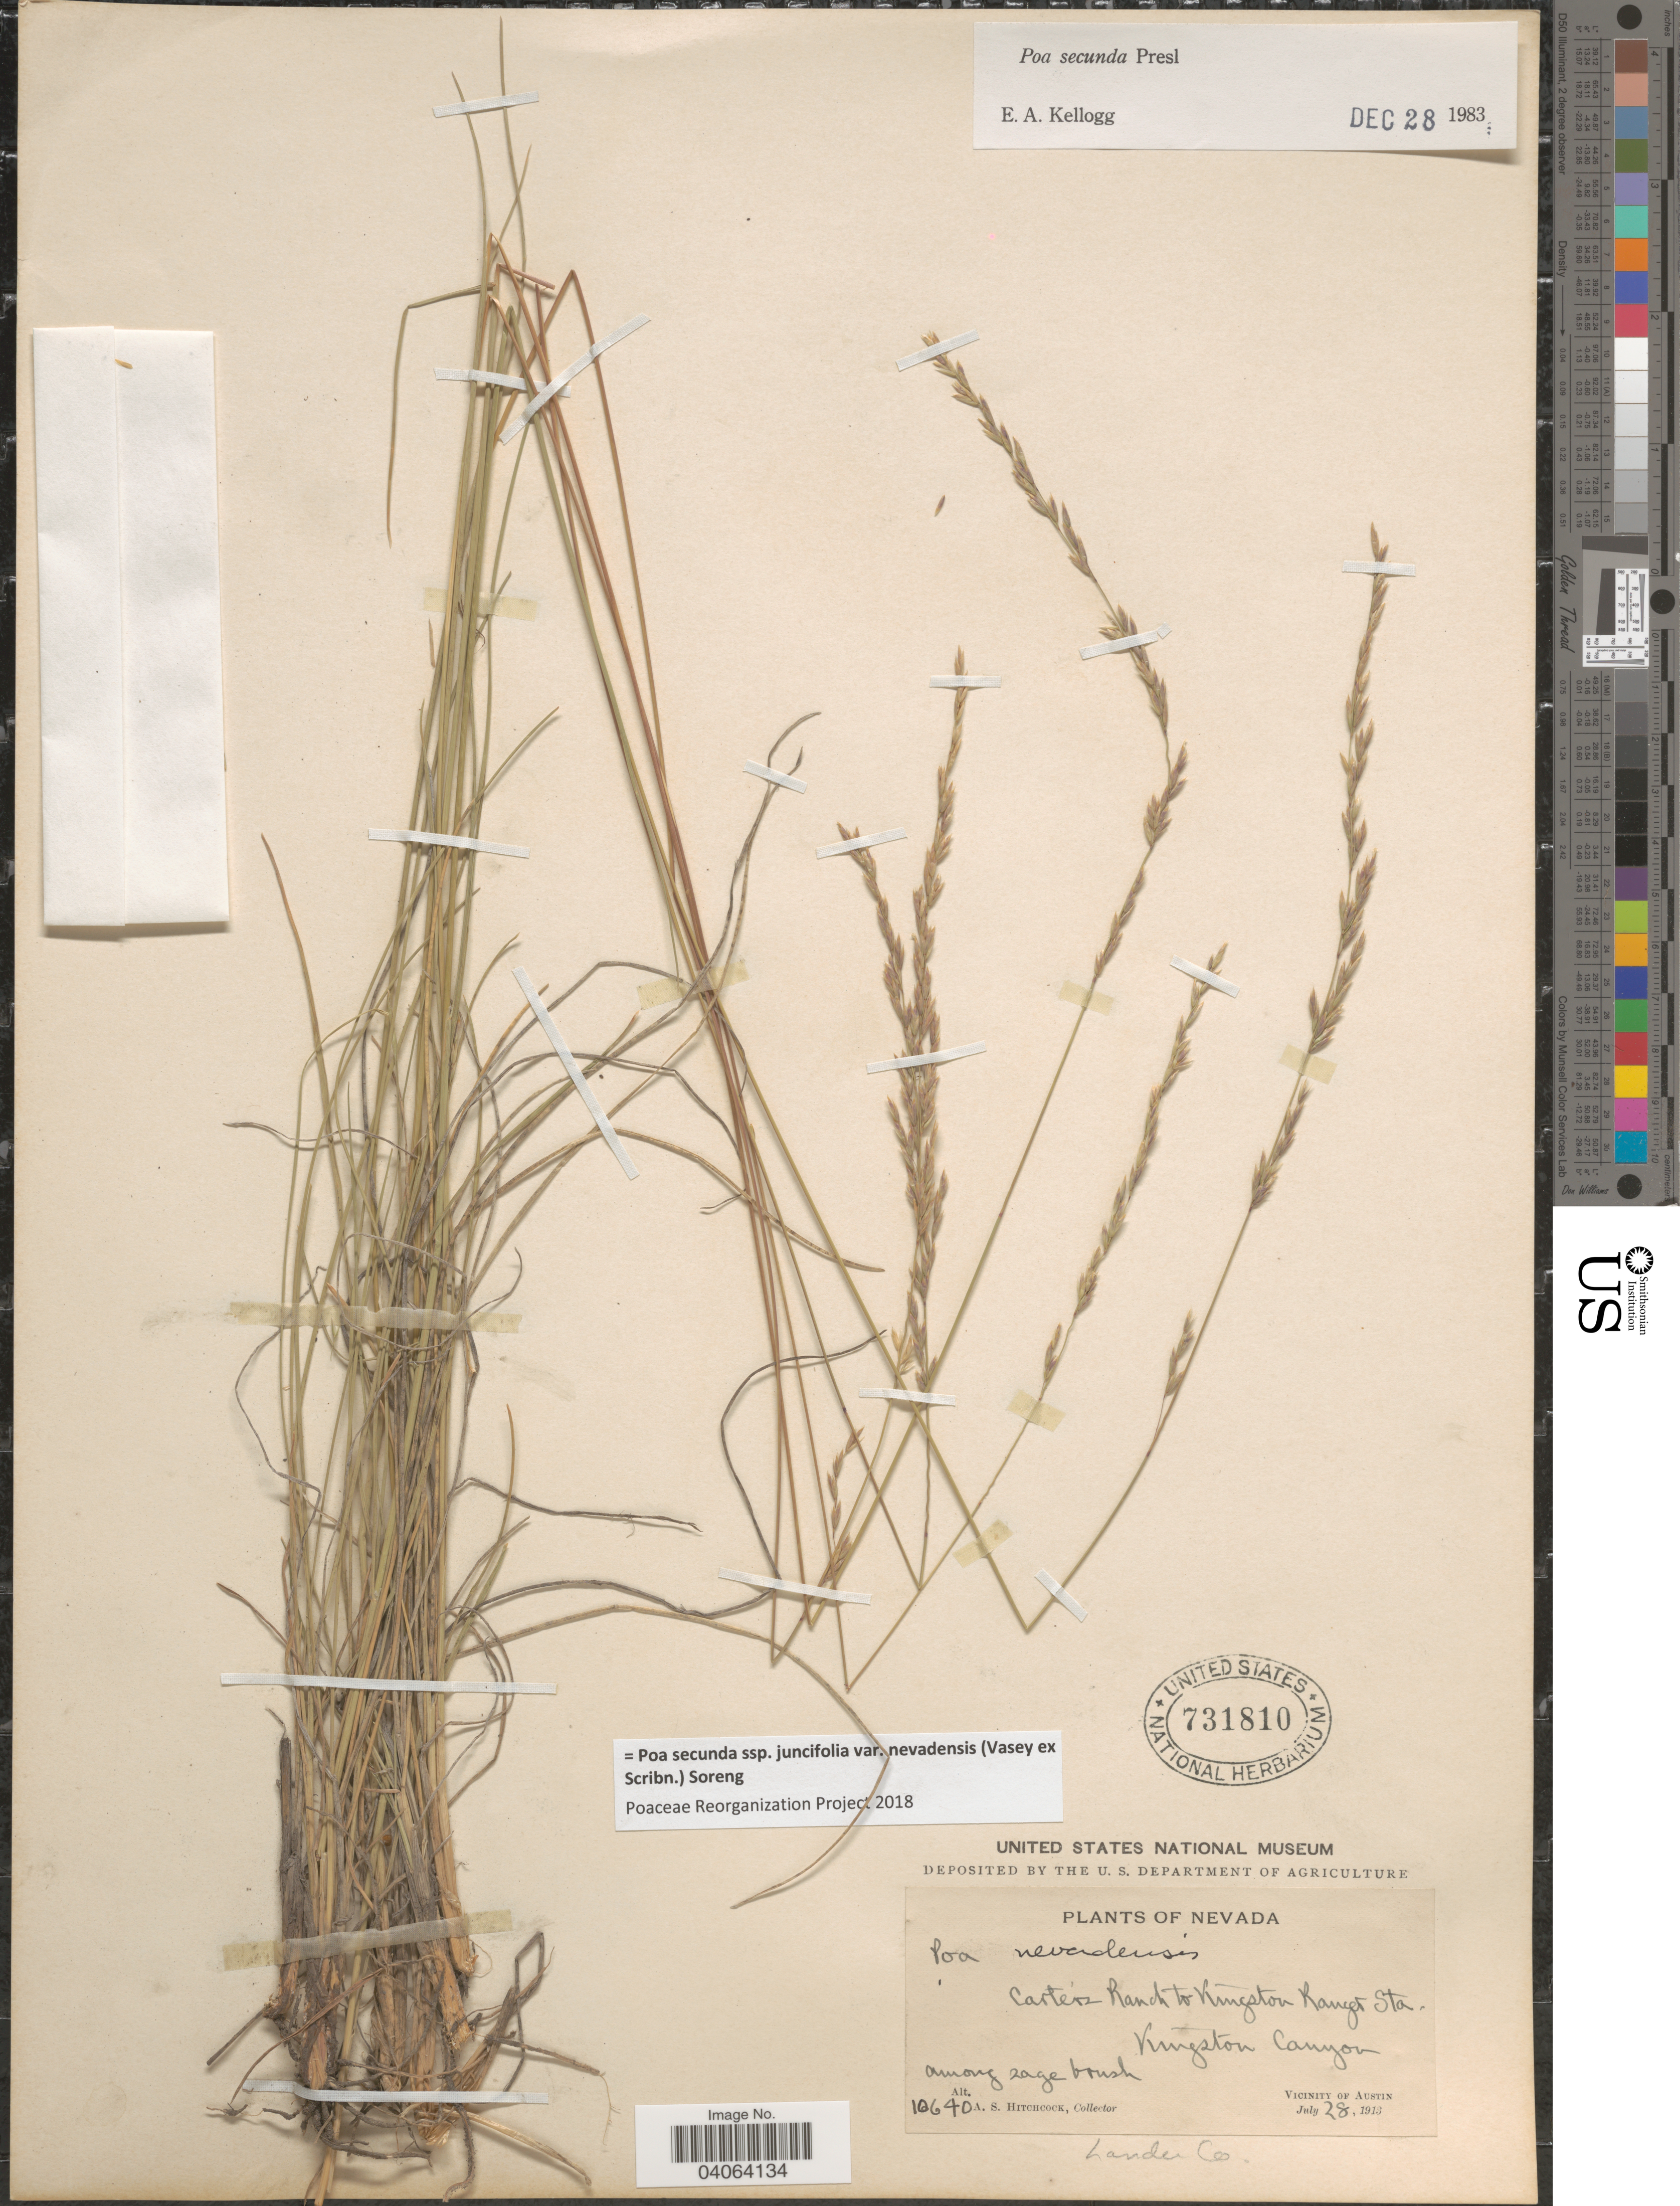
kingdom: Plantae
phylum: Tracheophyta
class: Liliopsida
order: Poales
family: Poaceae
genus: Poa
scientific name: Poa secunda subsp. juncifolia var. nevadensis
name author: (Vasey ex Scribn.) Soreng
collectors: A. S. Hitchcock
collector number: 10640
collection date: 1913-07-28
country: United States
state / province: Nevada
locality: Carter's Ranch to Kingston Ranger Sta. Kingston Canyon. Vicinity of Austin. Lander Co.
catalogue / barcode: US 731810